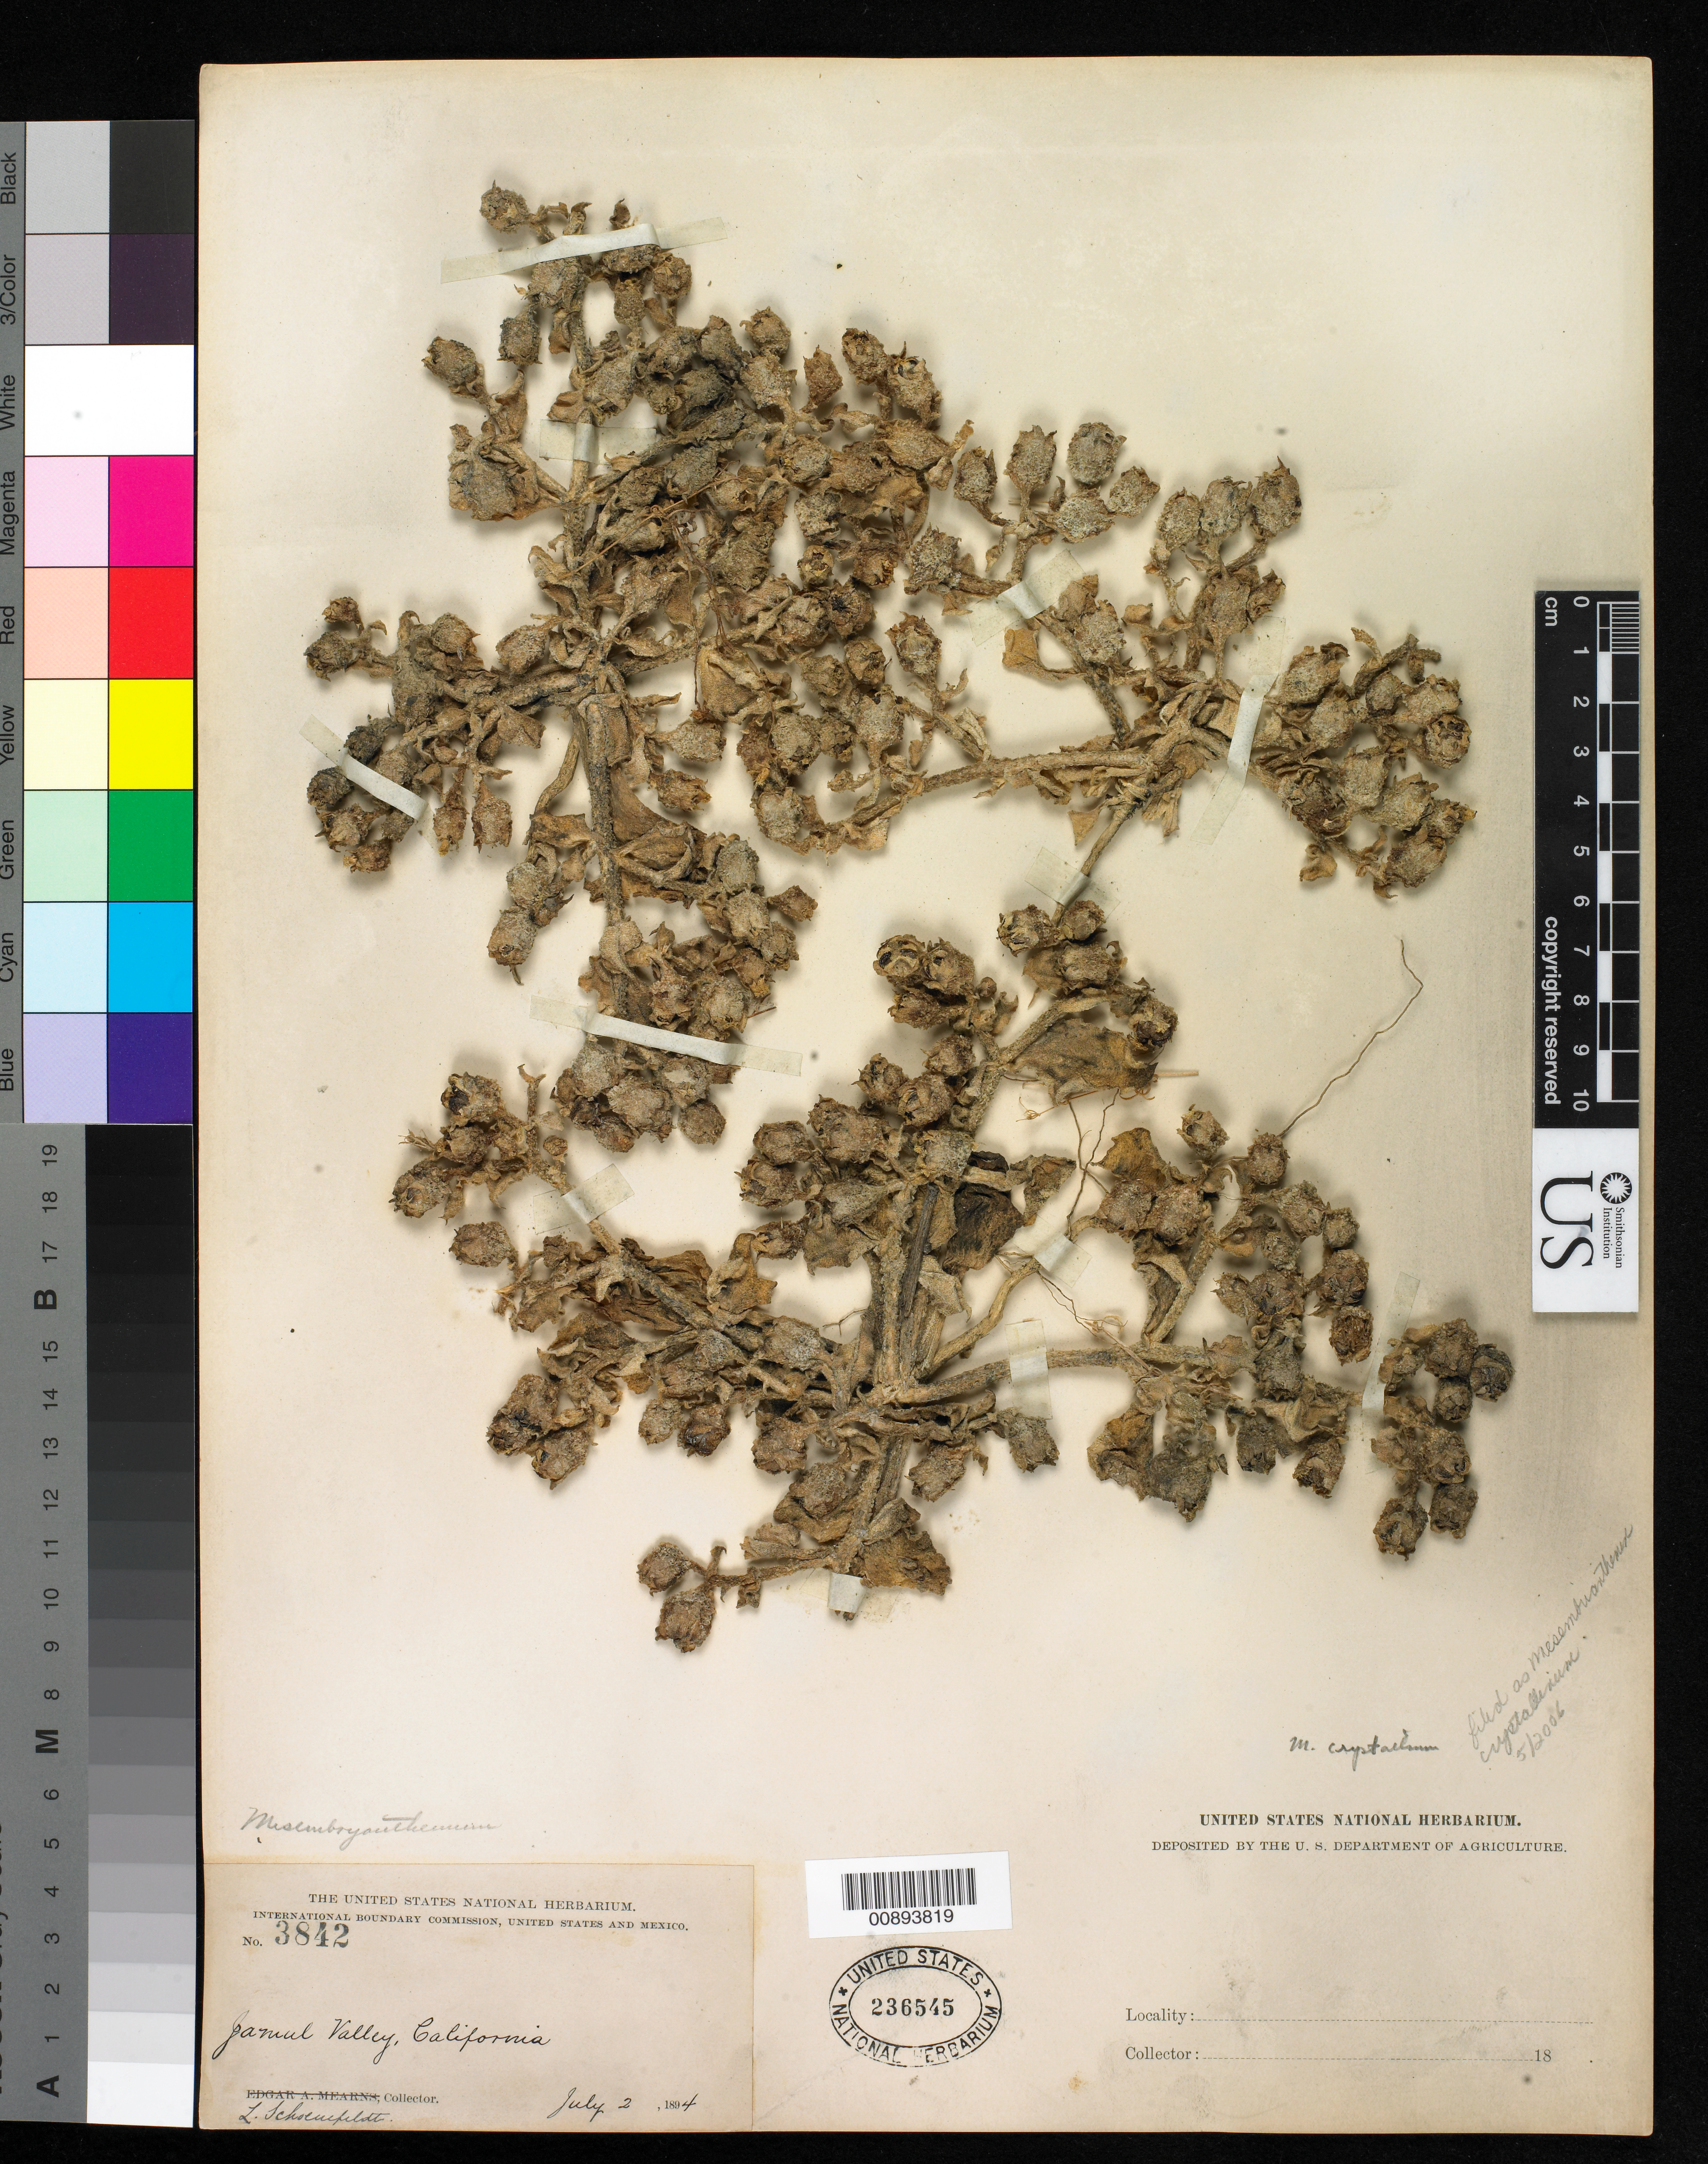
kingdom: Plantae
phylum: Tracheophyta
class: Magnoliopsida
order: Caryophyllales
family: Aizoaceae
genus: Mesembryanthemum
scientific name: Mesembryanthemum crystallinum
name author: L.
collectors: L. Schoenfeldt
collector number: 3842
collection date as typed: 02 Jul 1894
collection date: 1894-07-02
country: United States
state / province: California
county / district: San Diego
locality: Jamul Valley, California.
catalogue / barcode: US 236545